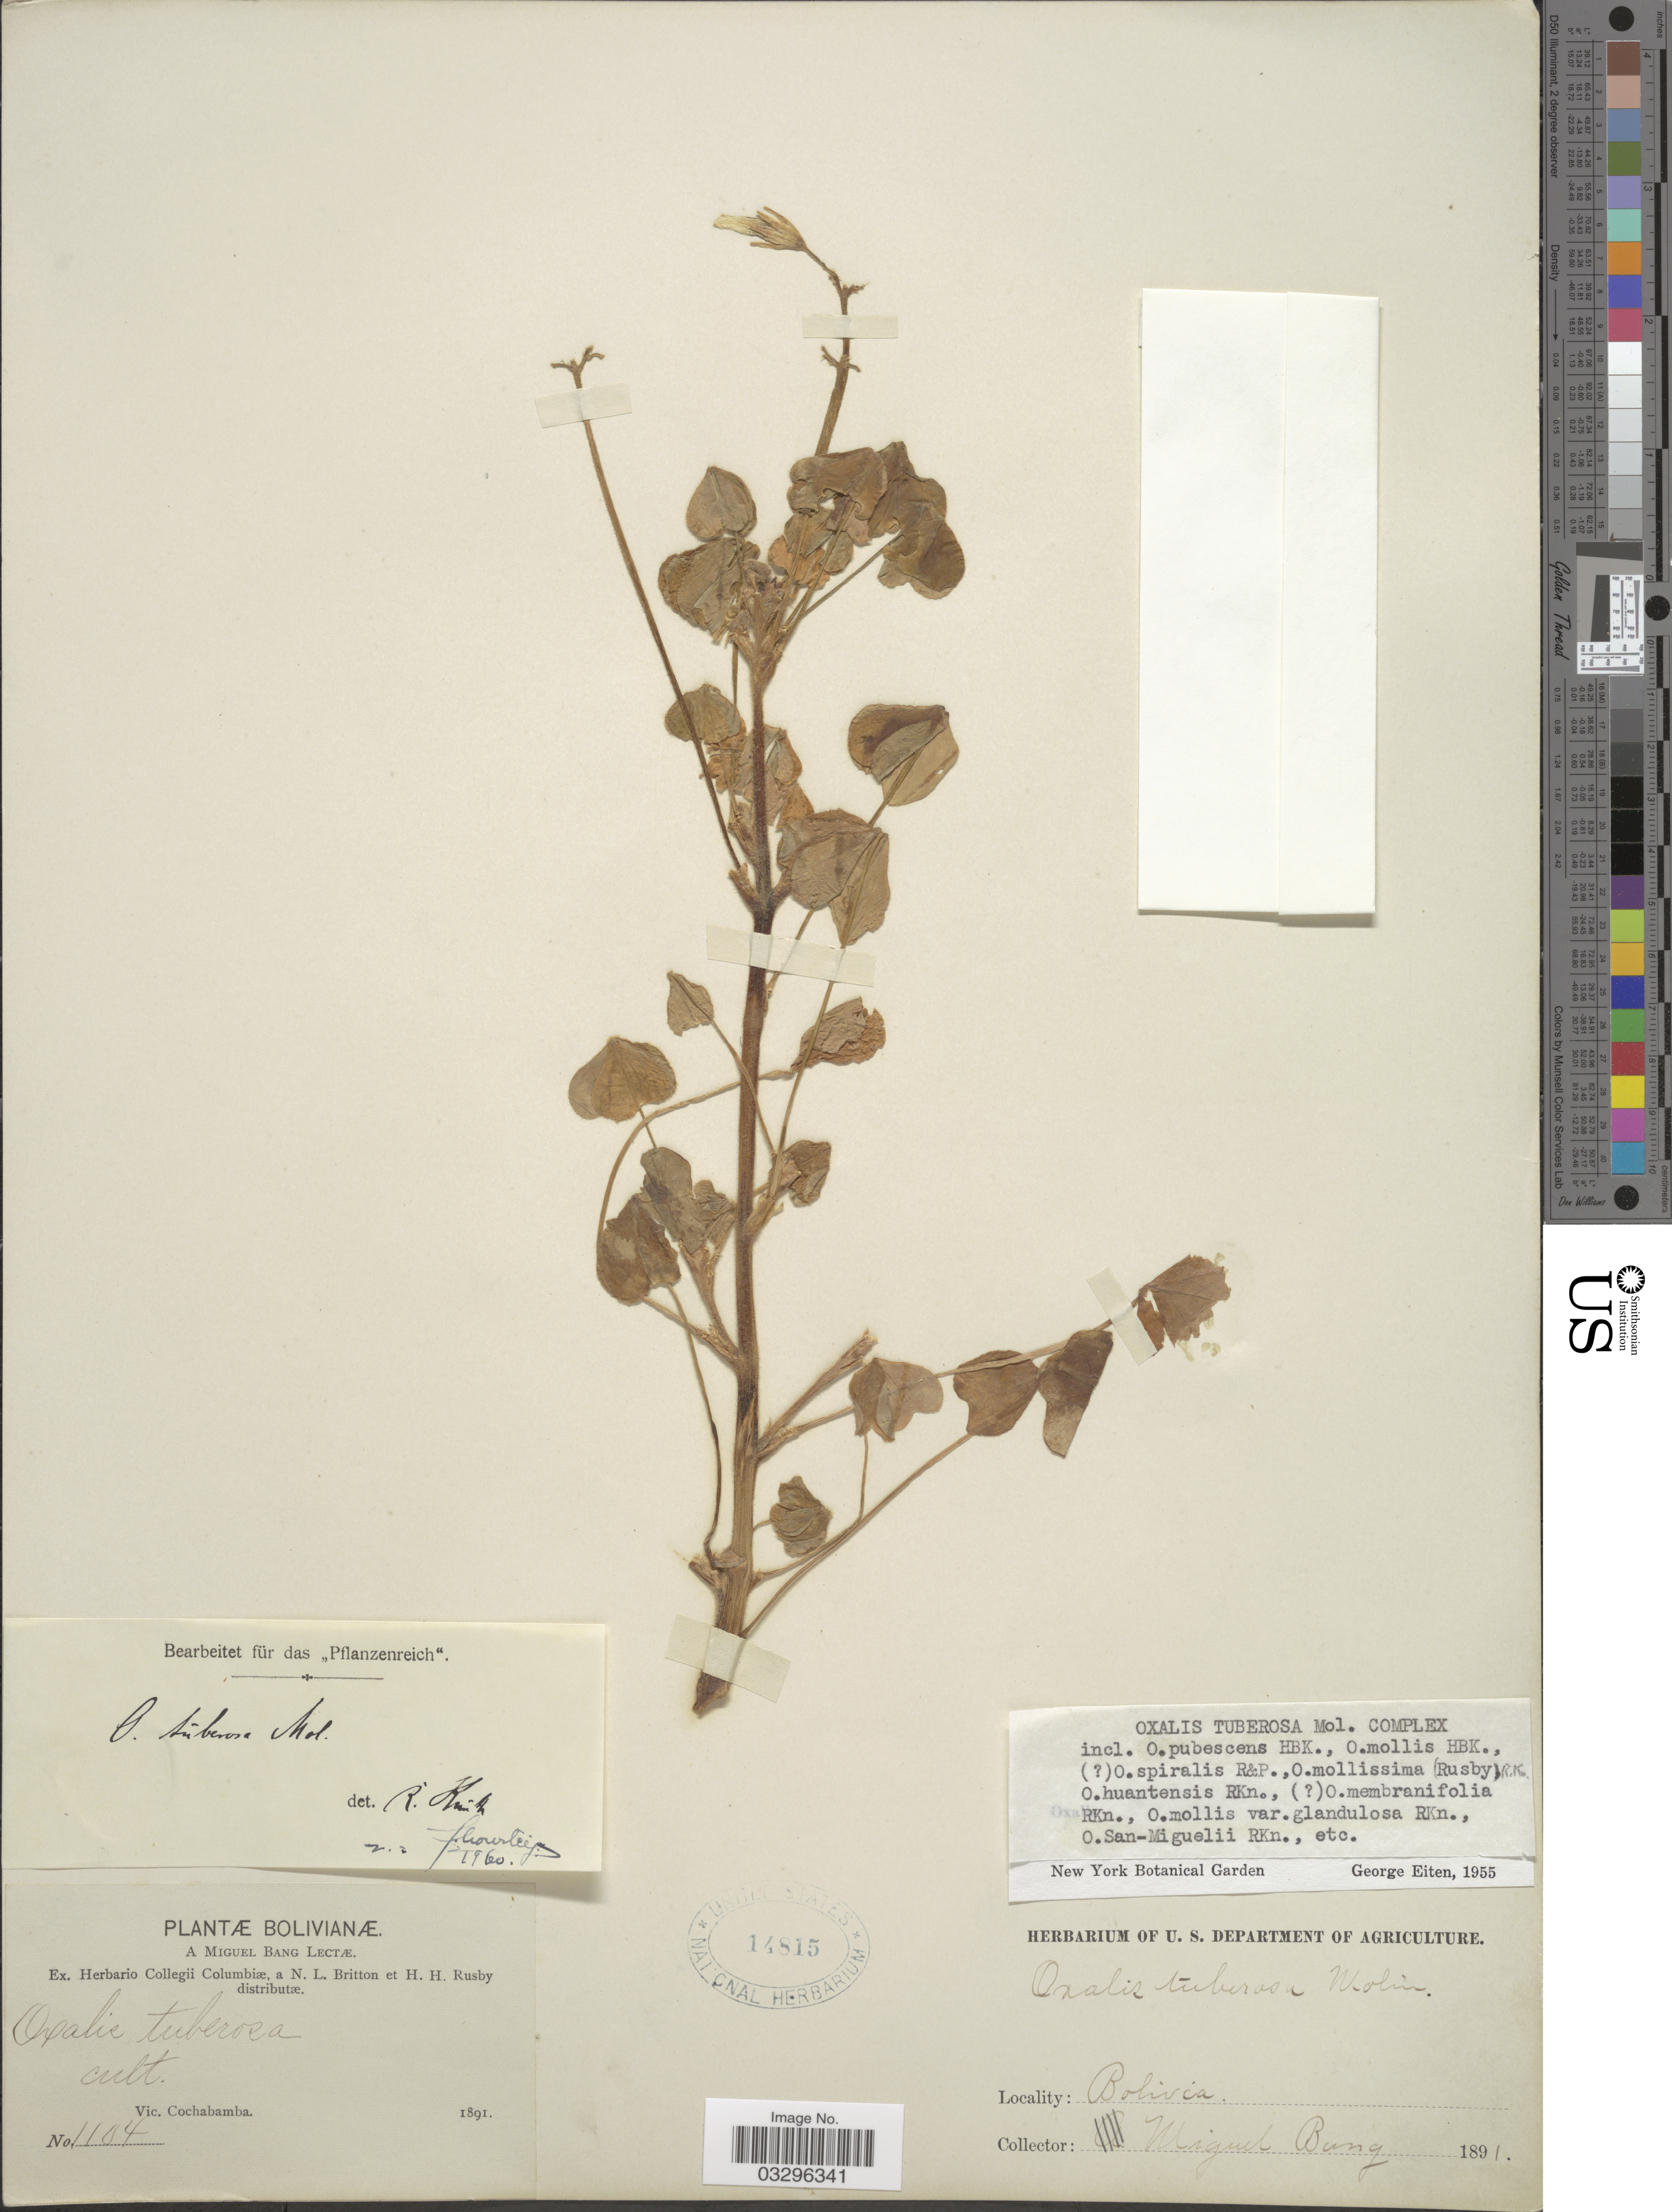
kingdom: Plantae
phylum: Tracheophyta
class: Magnoliopsida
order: Oxalidales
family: Oxalidaceae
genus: Oxalis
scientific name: Oxalis tuberosa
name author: Molina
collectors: M. Bang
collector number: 1104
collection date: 1891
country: Bolivia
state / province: Cochabamba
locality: Vic. Cochabamba.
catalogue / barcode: US 14815